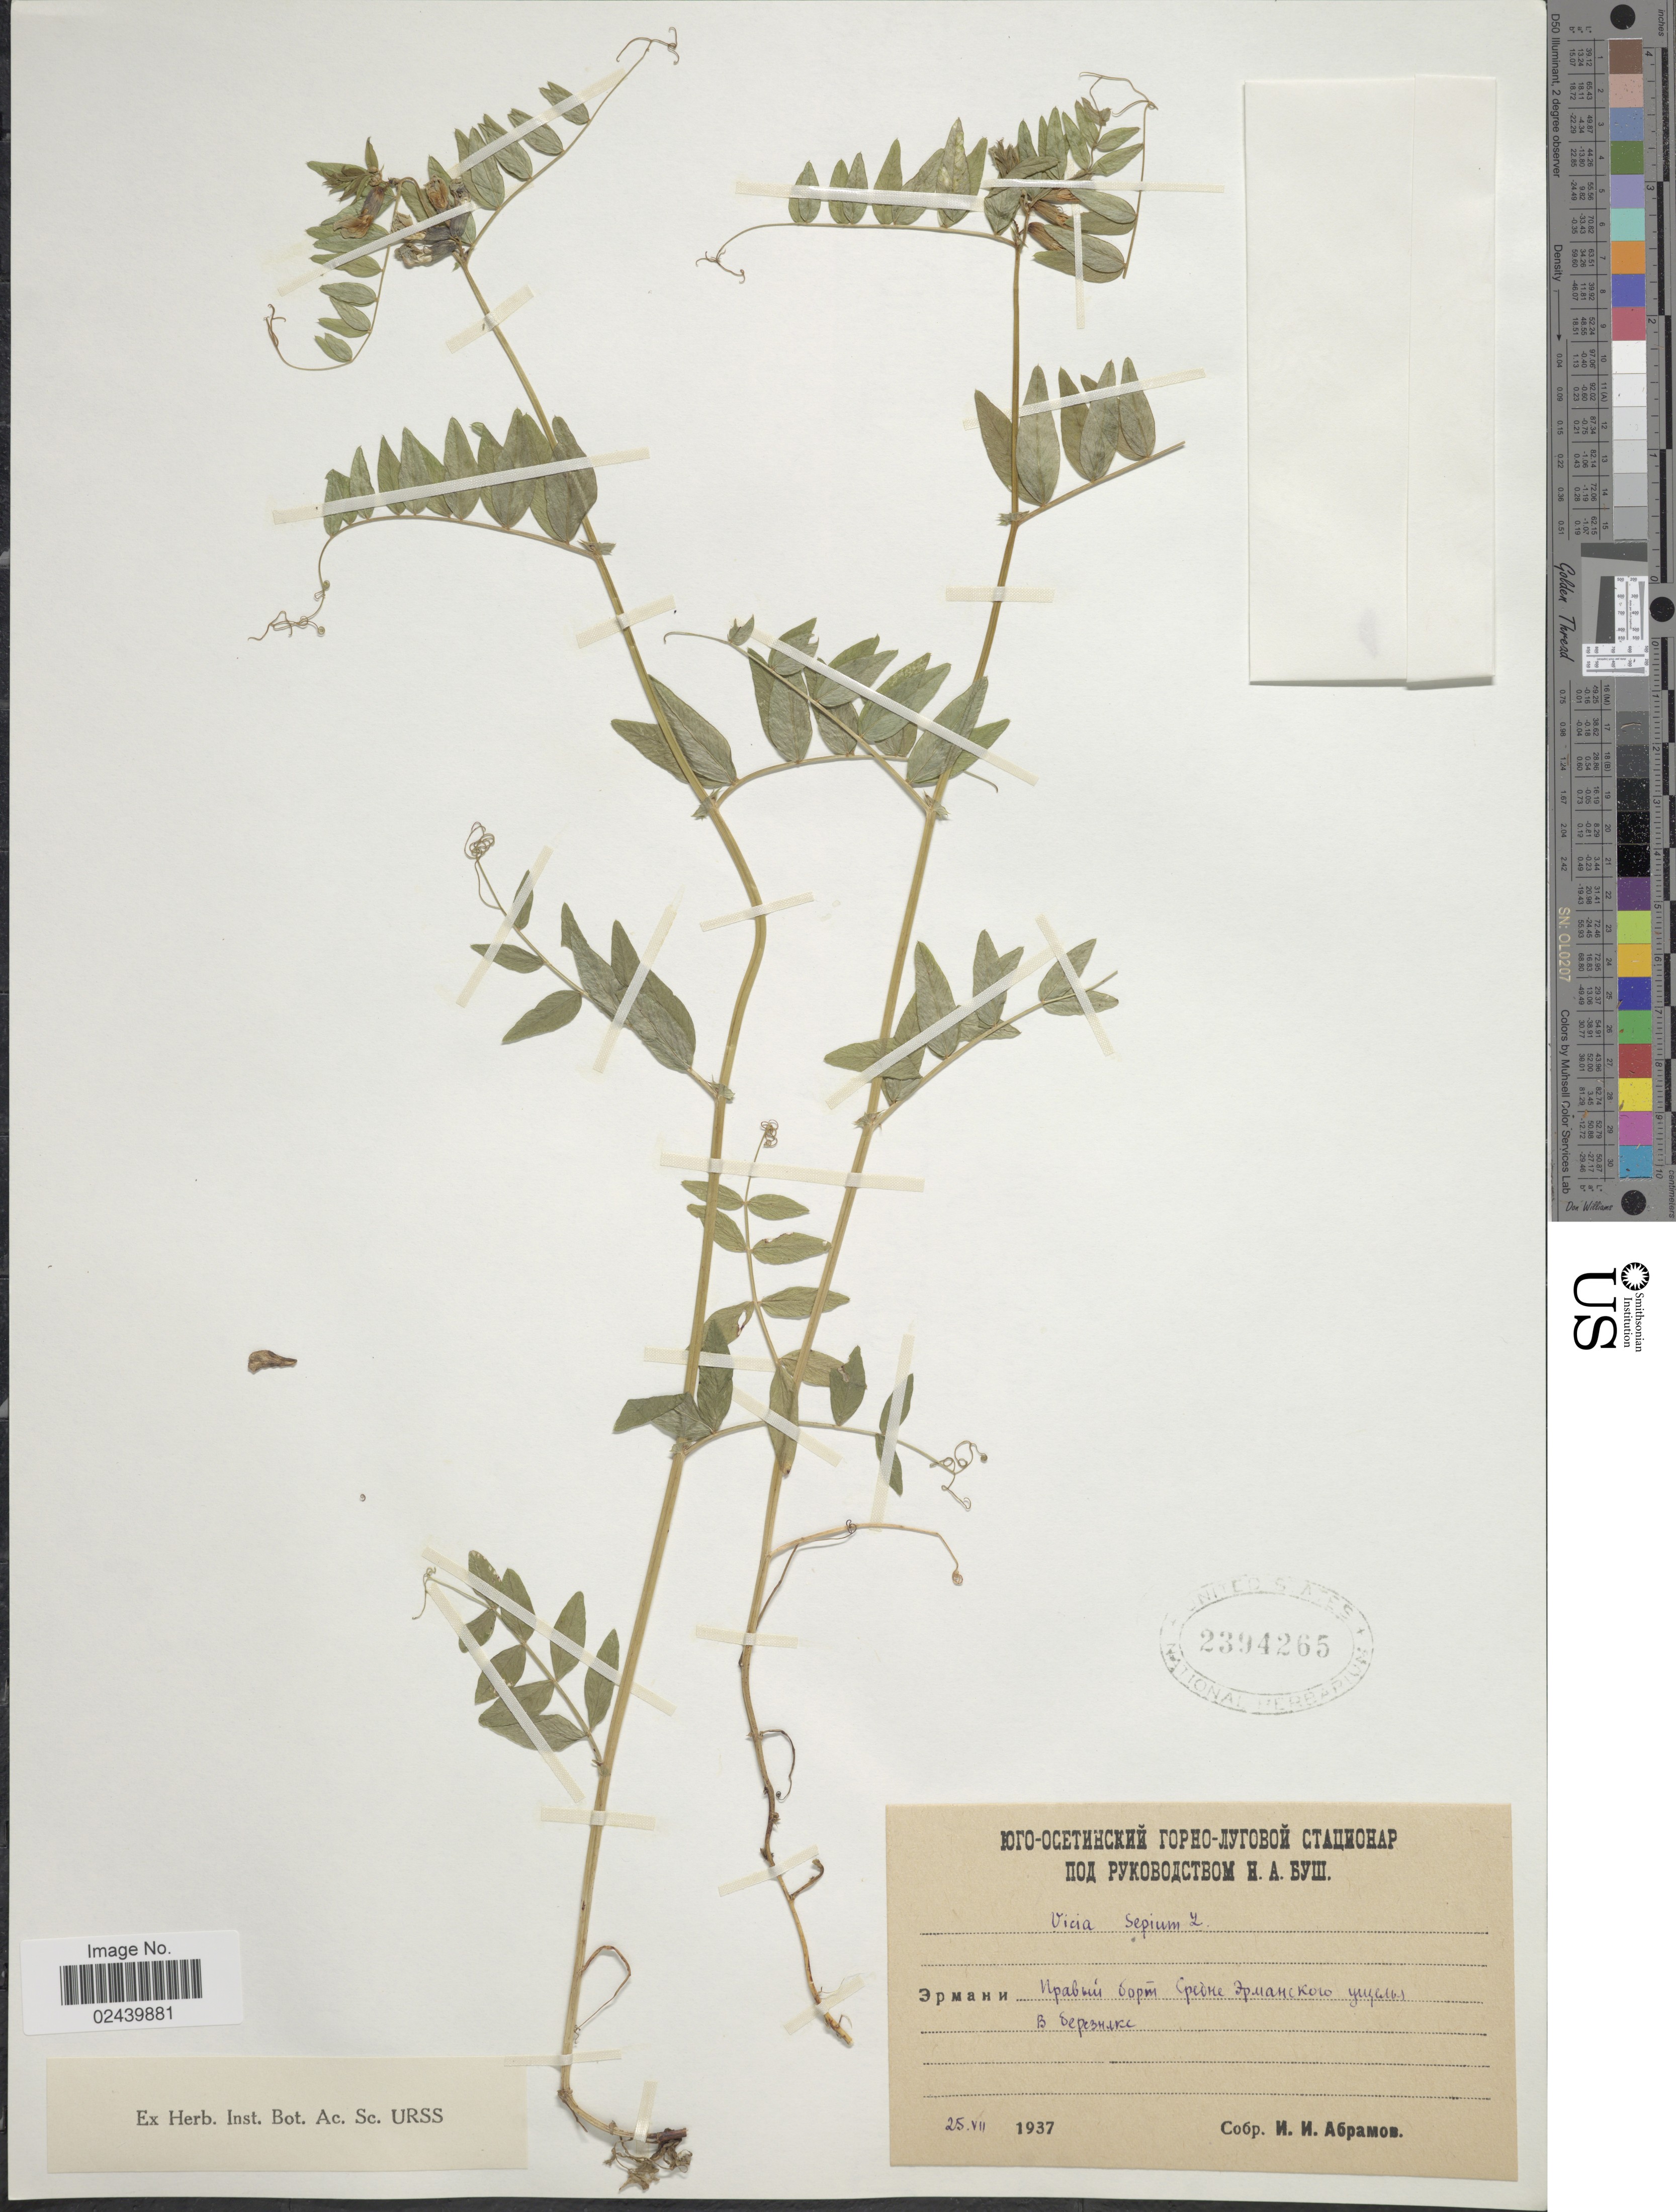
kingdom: Plantae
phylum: Tracheophyta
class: Magnoliopsida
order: Fabales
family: Fabaceae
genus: Vicia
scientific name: Vicia sepium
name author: L.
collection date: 1937-07-25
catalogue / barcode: US 2394265